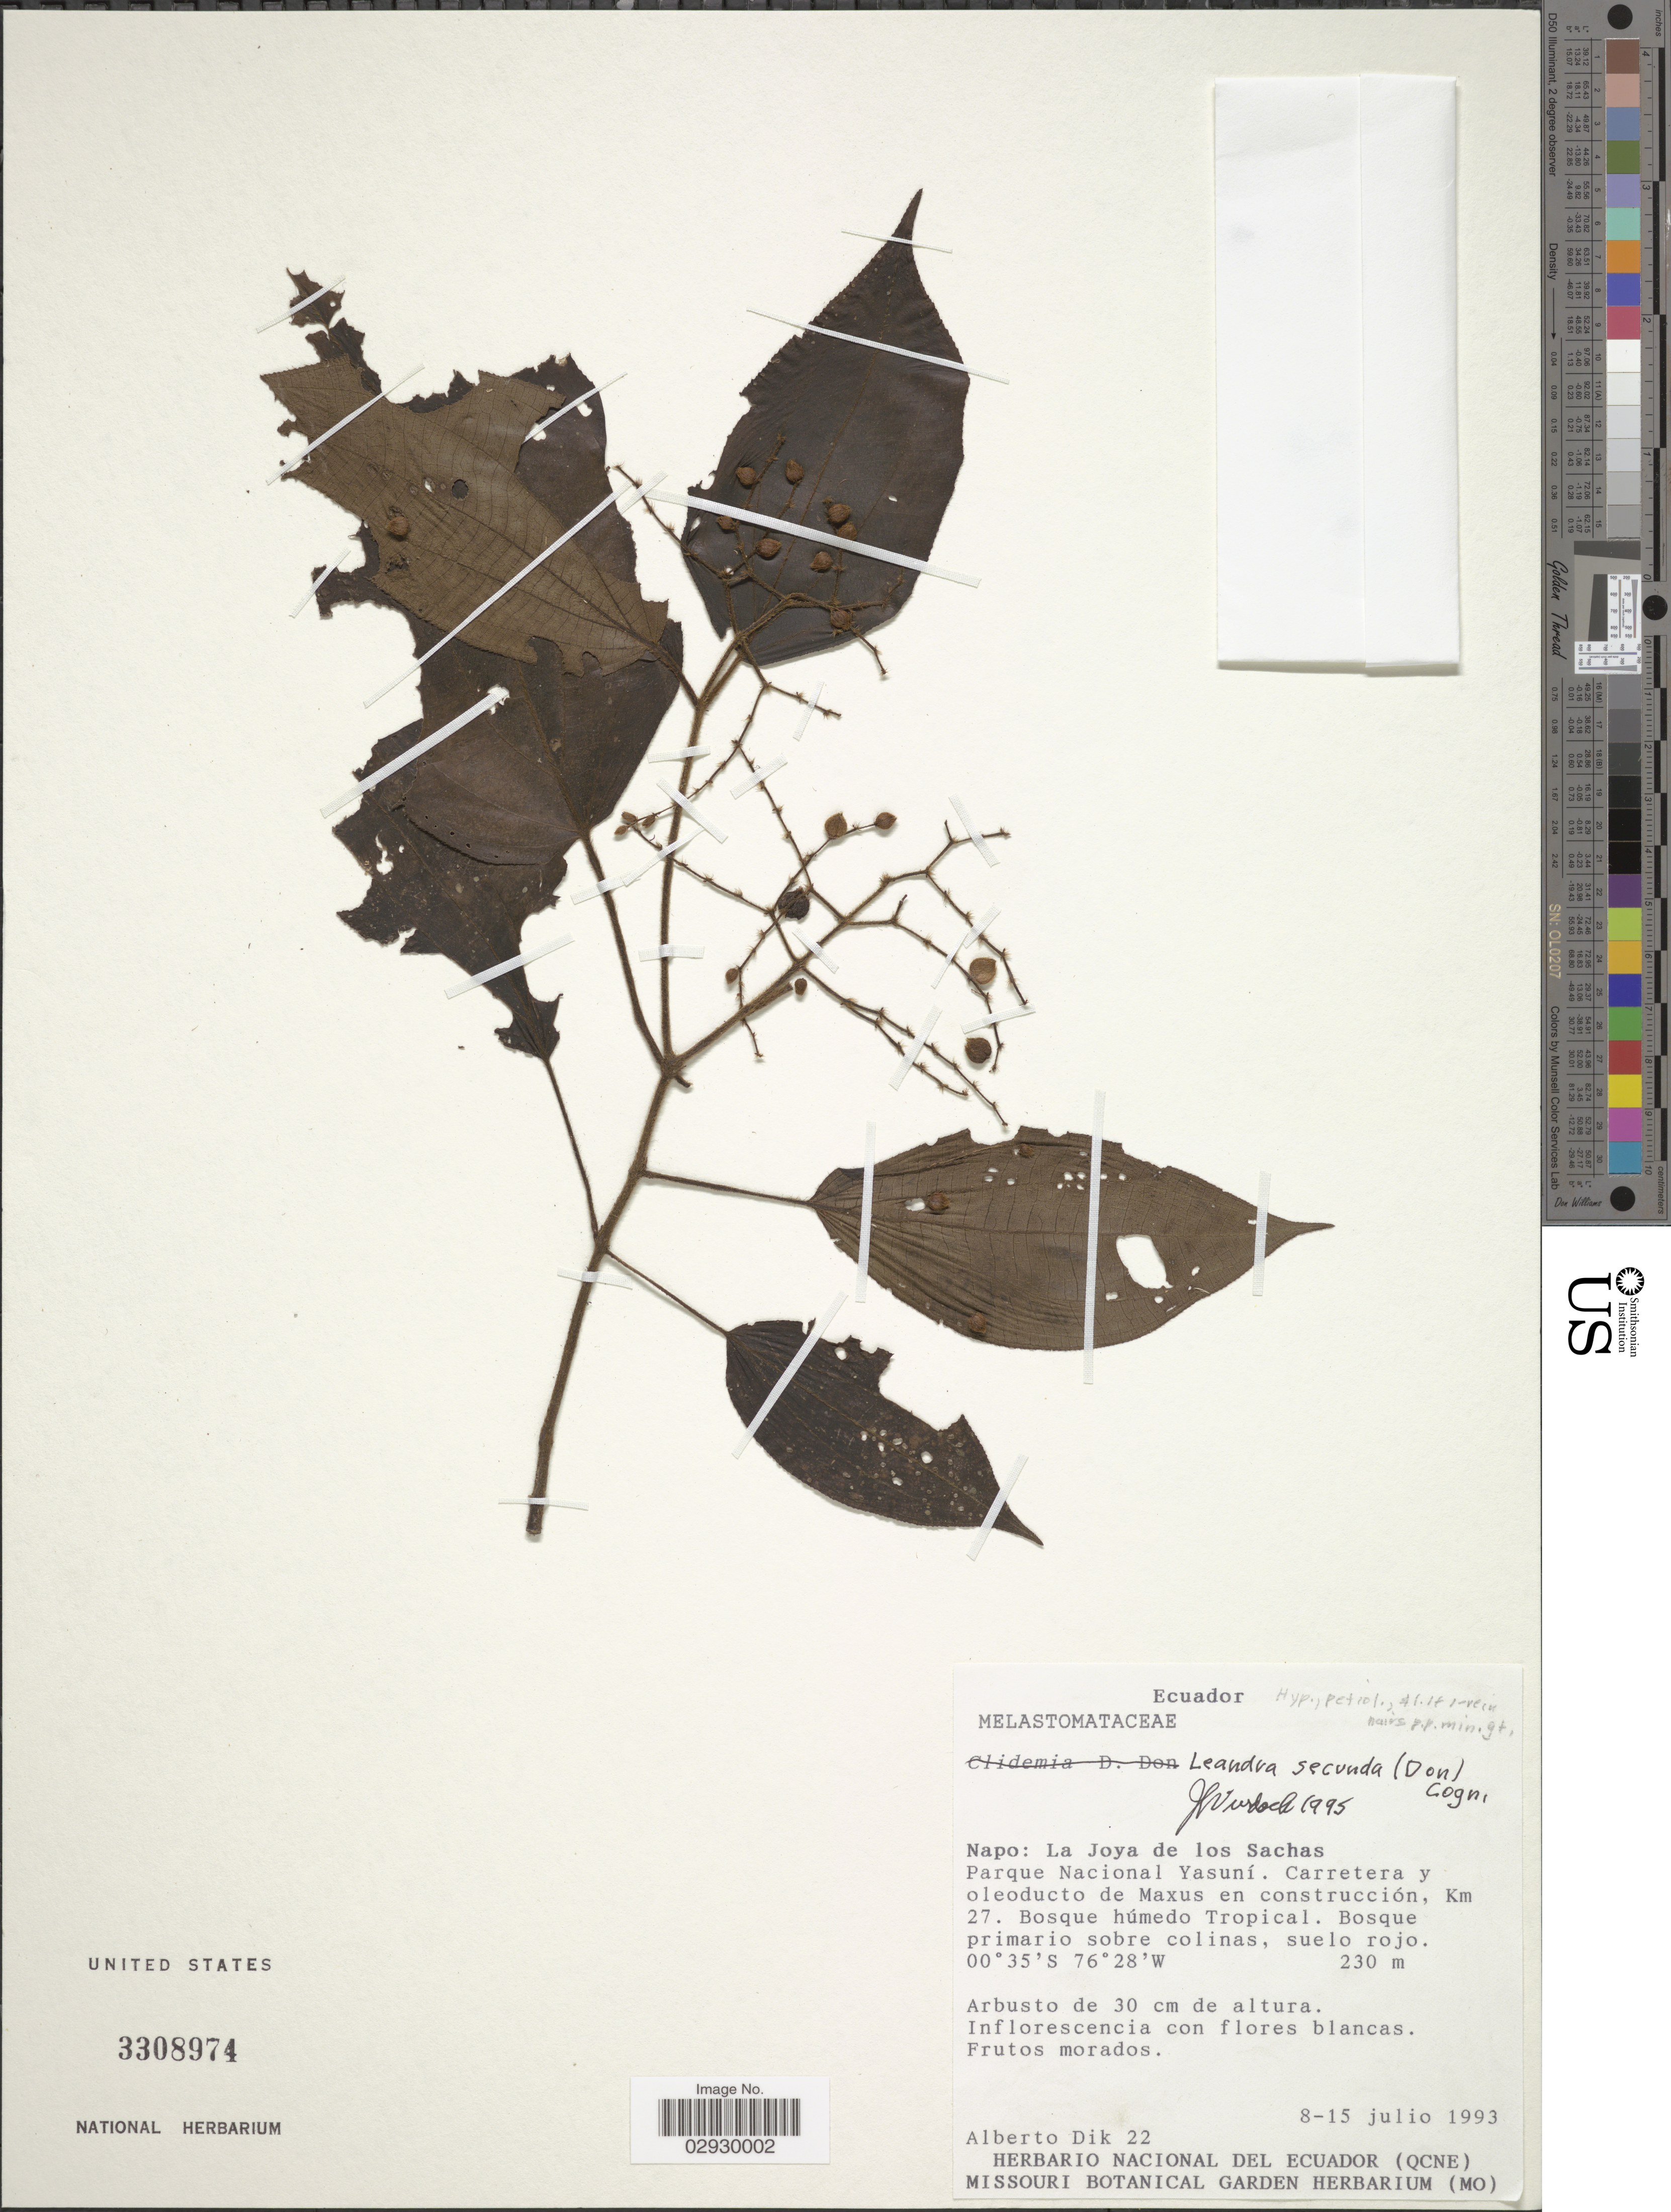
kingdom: Plantae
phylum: Tracheophyta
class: Magnoliopsida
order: Myrtales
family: Melastomataceae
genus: Leandra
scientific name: Leandra secunda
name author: (D. Don) Cogn.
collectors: A. Dik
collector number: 22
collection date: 1993-07-08/1993-07-15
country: Ecuador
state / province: Napo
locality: La Joya de los Sachas, Parque Nacional Yasuní. Carretera y oleoducto de Maxus en construcción, Km 27.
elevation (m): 230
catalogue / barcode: US 3308974